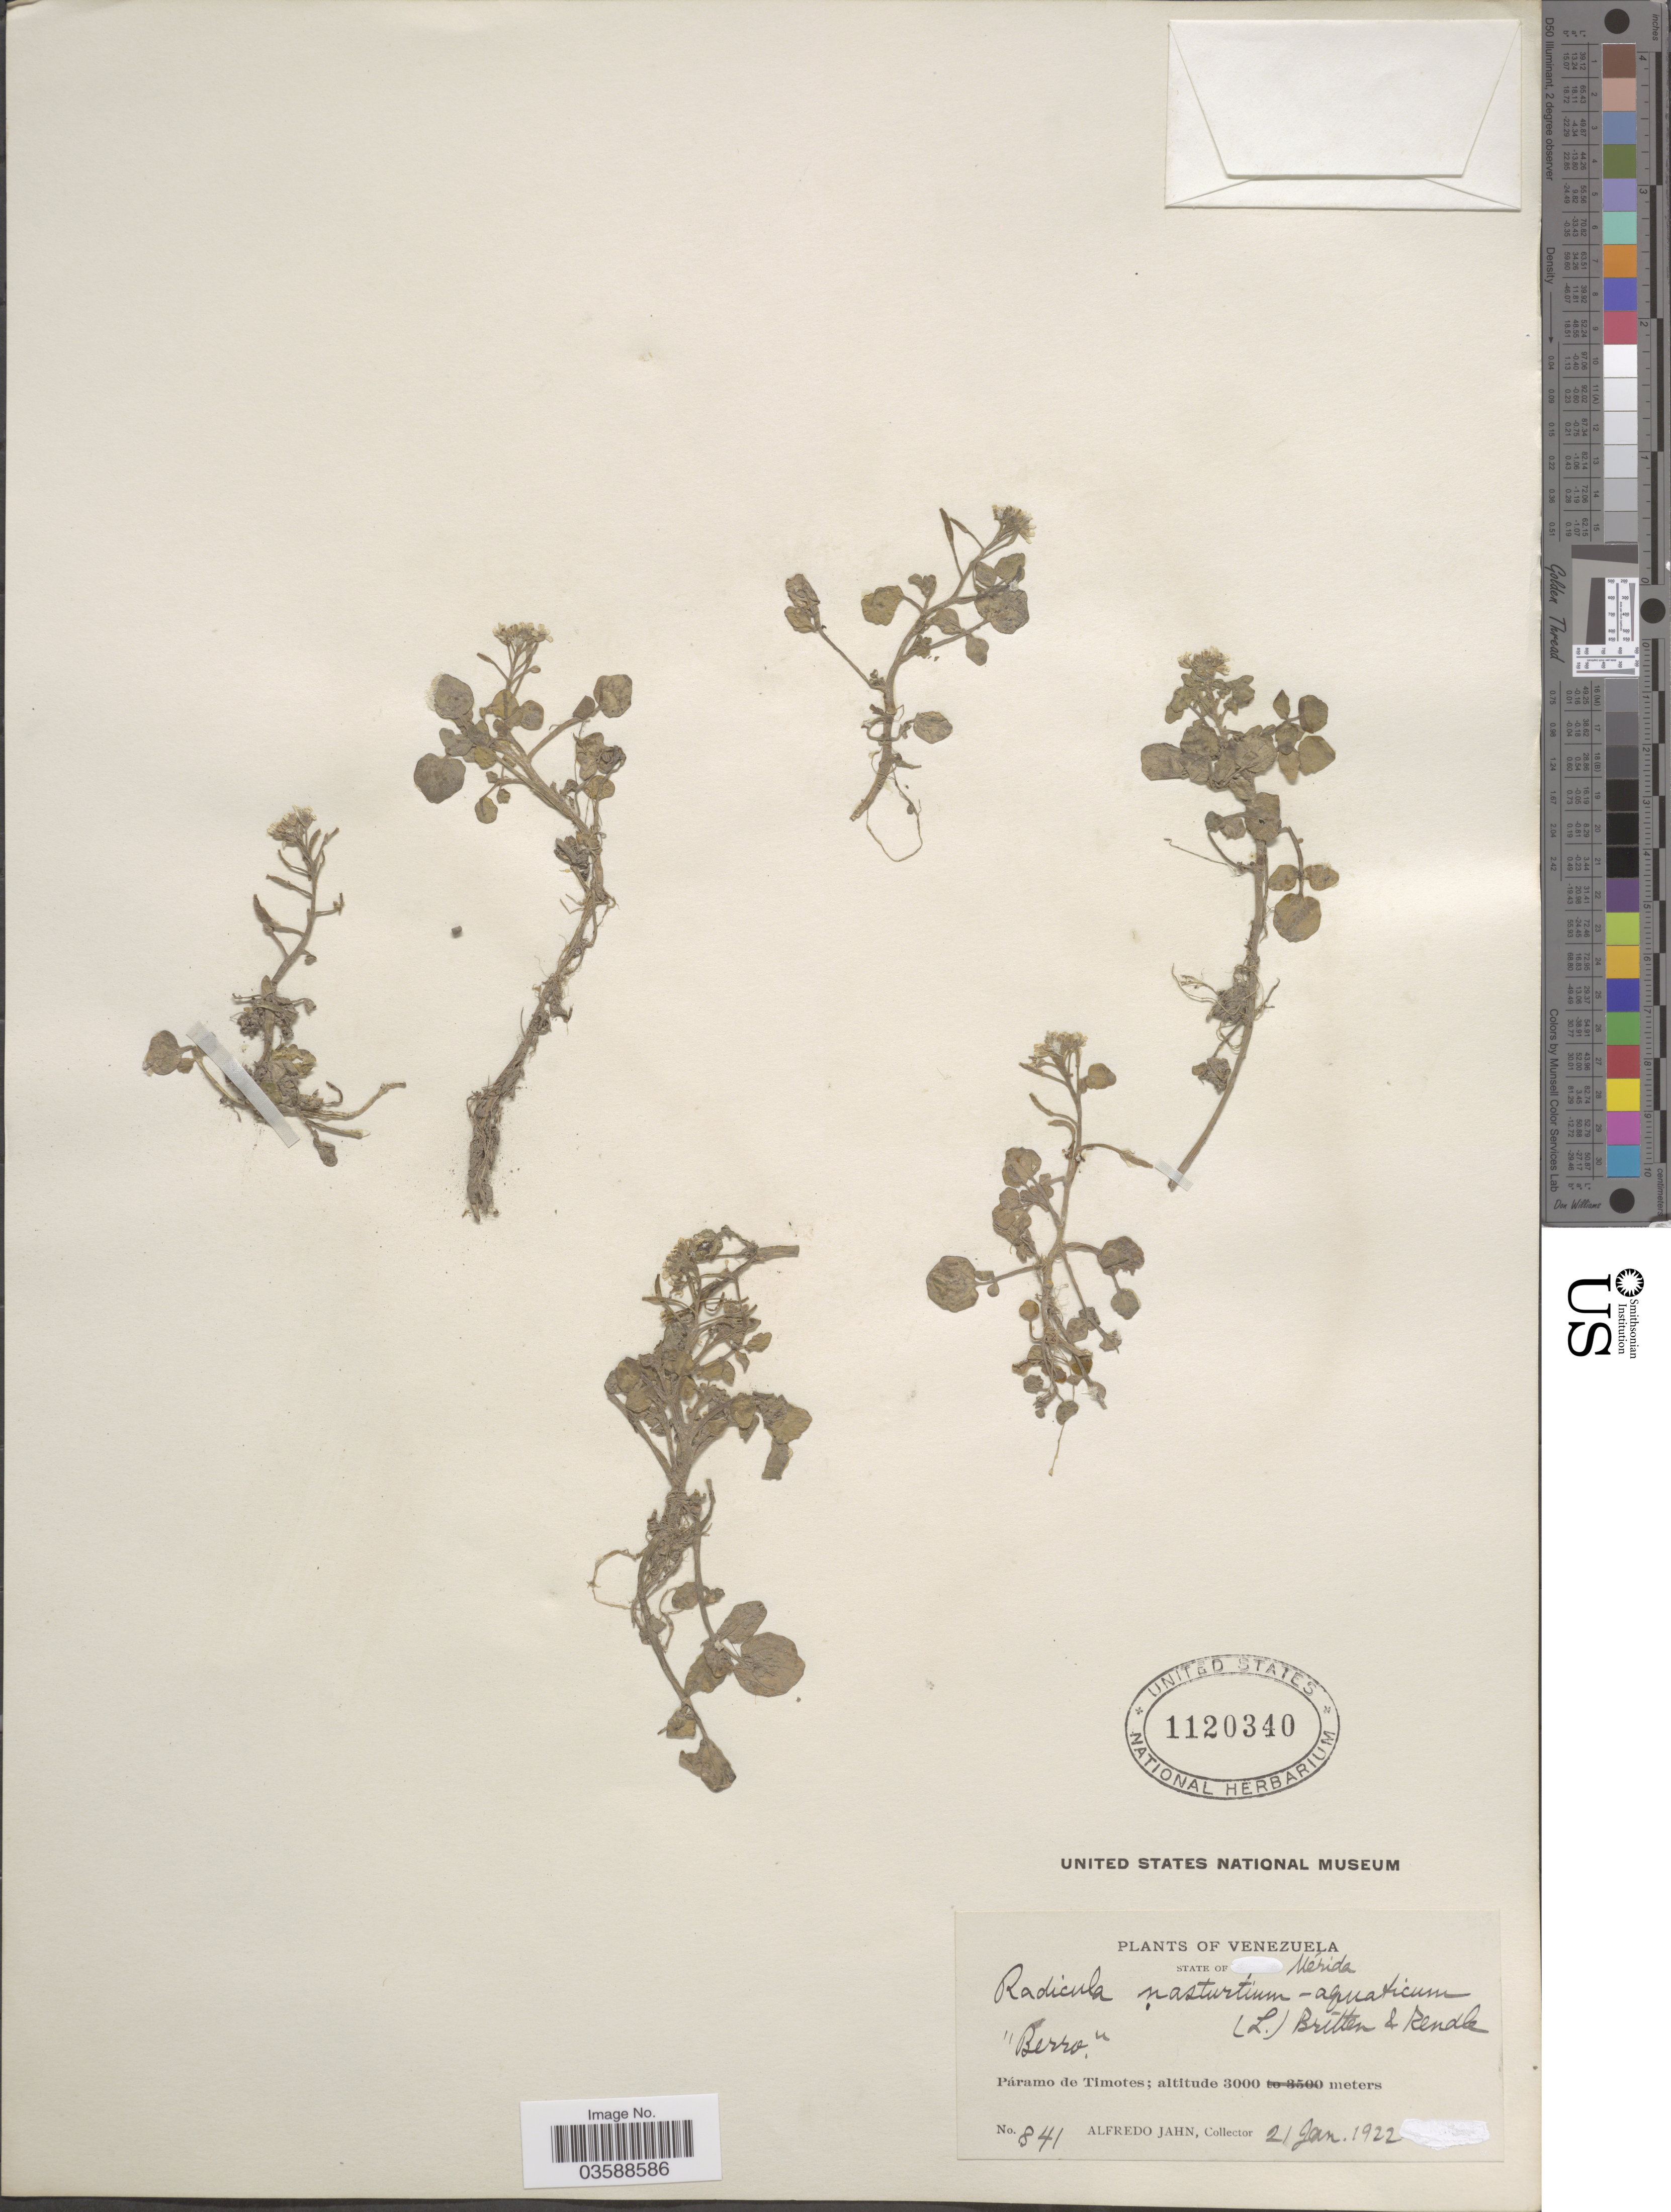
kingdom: Plantae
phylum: Tracheophyta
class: Magnoliopsida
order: Brassicales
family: Brassicaceae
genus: Nasturtium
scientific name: Nasturtium officinale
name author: R. Br.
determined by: Strong, M. T., (US), Smithsonian Institution - National Museum of Natural History (UNITED STATES)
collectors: A. Jahn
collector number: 841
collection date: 1922-01-21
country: Venezuela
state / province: Mérida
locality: Páramo de Timotes.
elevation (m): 3000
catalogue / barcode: US 1120340